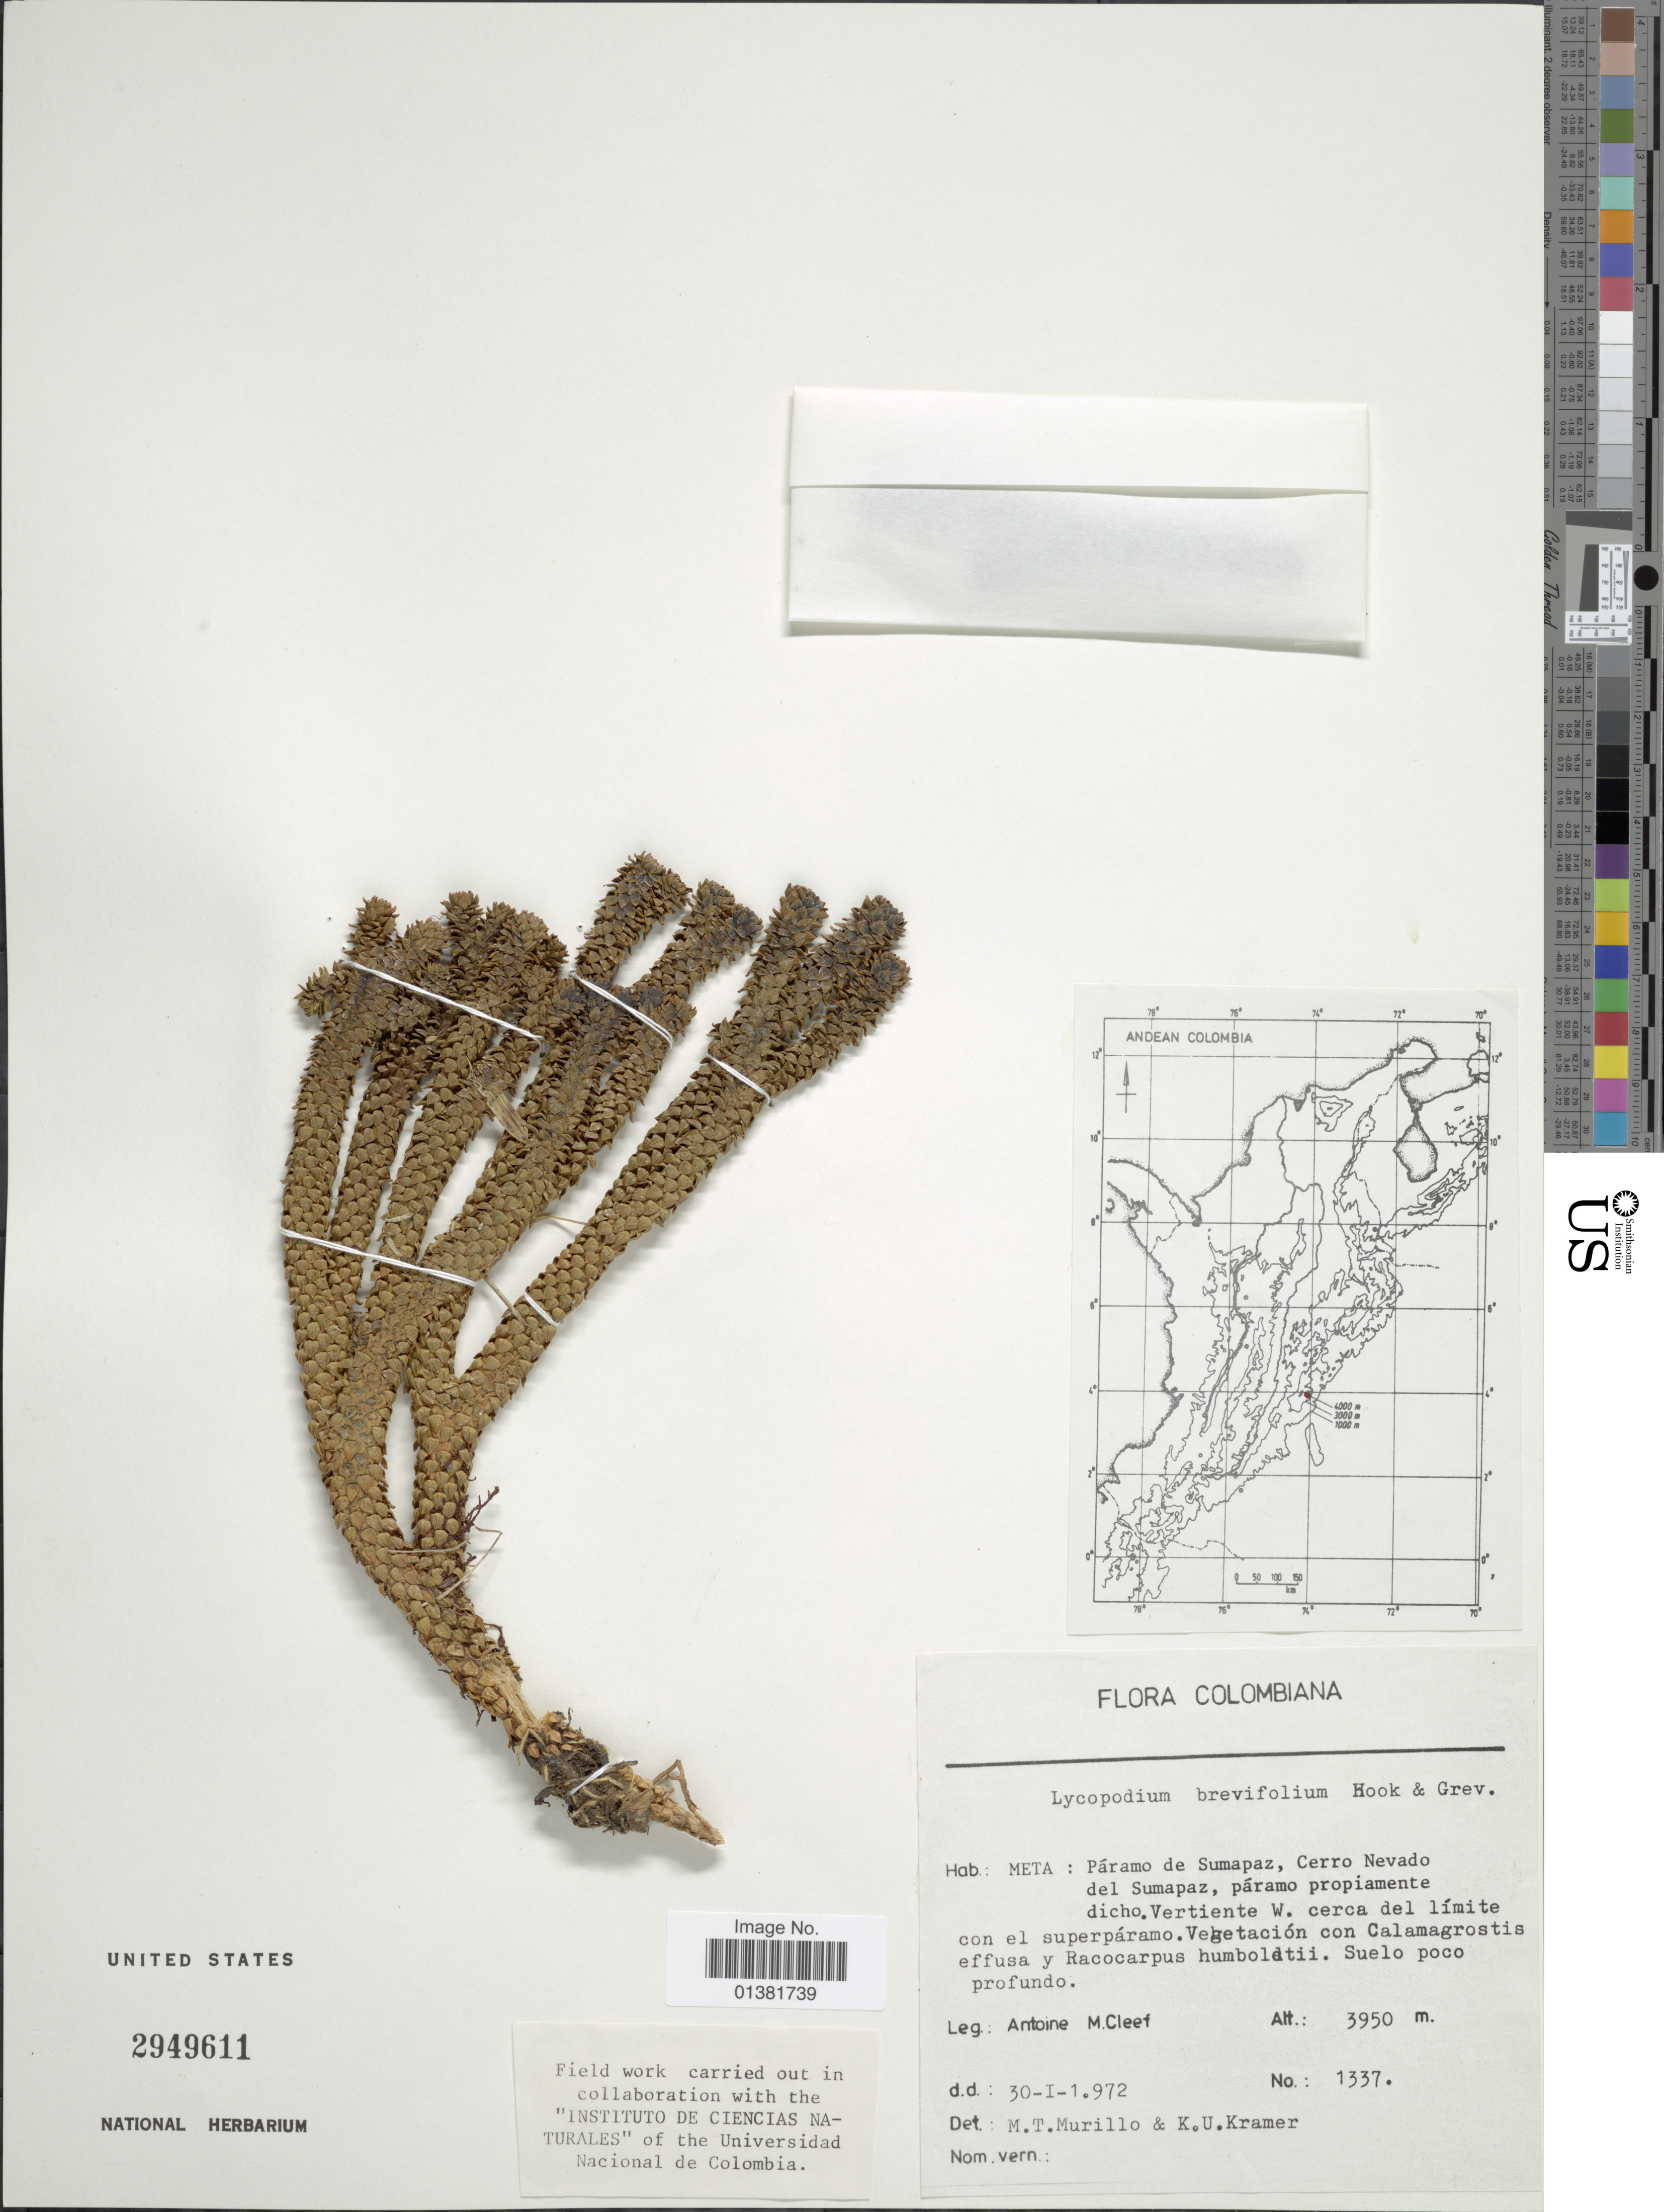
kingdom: Plantae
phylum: Tracheophyta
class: Lycopodiopsida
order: Lycopodiales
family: Lycopodiaceae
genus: Phlegmariurus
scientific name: Phlegmariurus brevifolius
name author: (Grev. & Hook.) B. Øllg.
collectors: A. M. Cleef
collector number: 1337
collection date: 1972-01-30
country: Colombia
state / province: Meta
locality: Páramo de Sumapaz, Cerro Nevado del Sumapaz, páramo propiamente dicho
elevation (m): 3950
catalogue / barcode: US 2949611